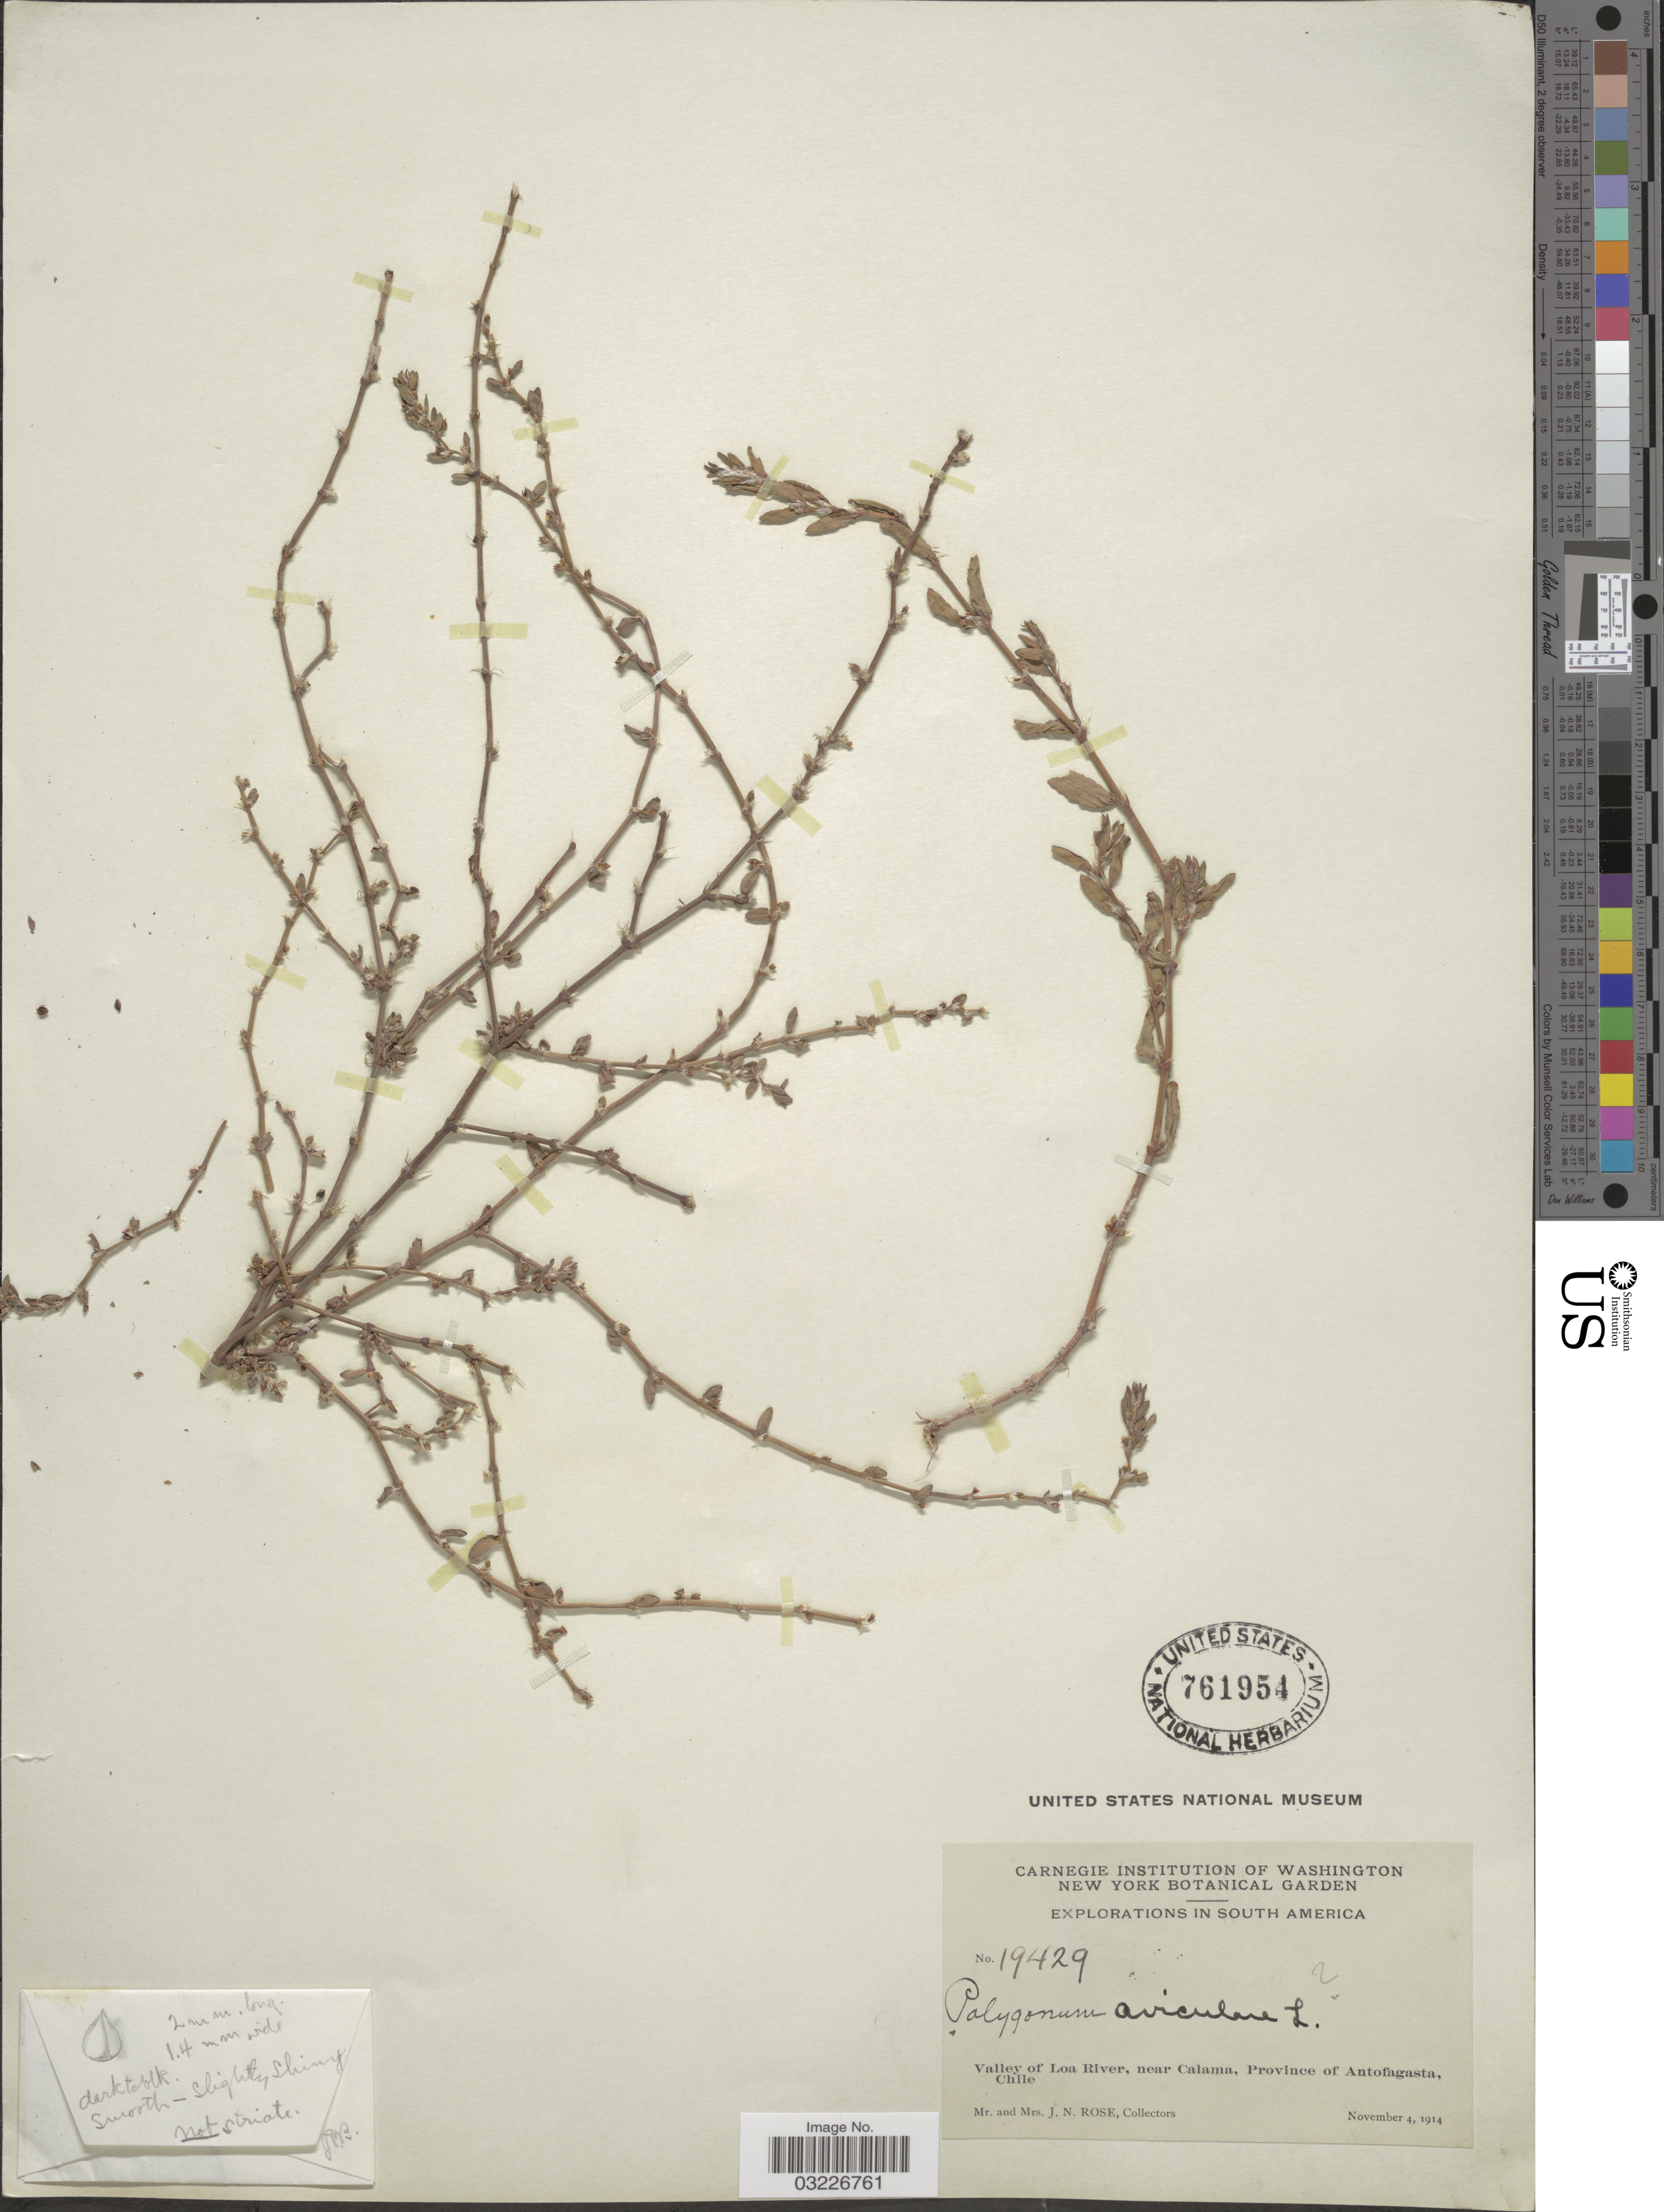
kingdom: Plantae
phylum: Tracheophyta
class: Magnoliopsida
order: Caryophyllales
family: Polygonaceae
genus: Polygonum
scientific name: Polygonum aviculare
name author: L.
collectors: J. N. Rose & L. B. Rose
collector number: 19429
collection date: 1914-11-04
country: Chile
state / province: Antofagasta (II)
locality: Valley of Loa River, near Calama.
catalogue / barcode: US 761954